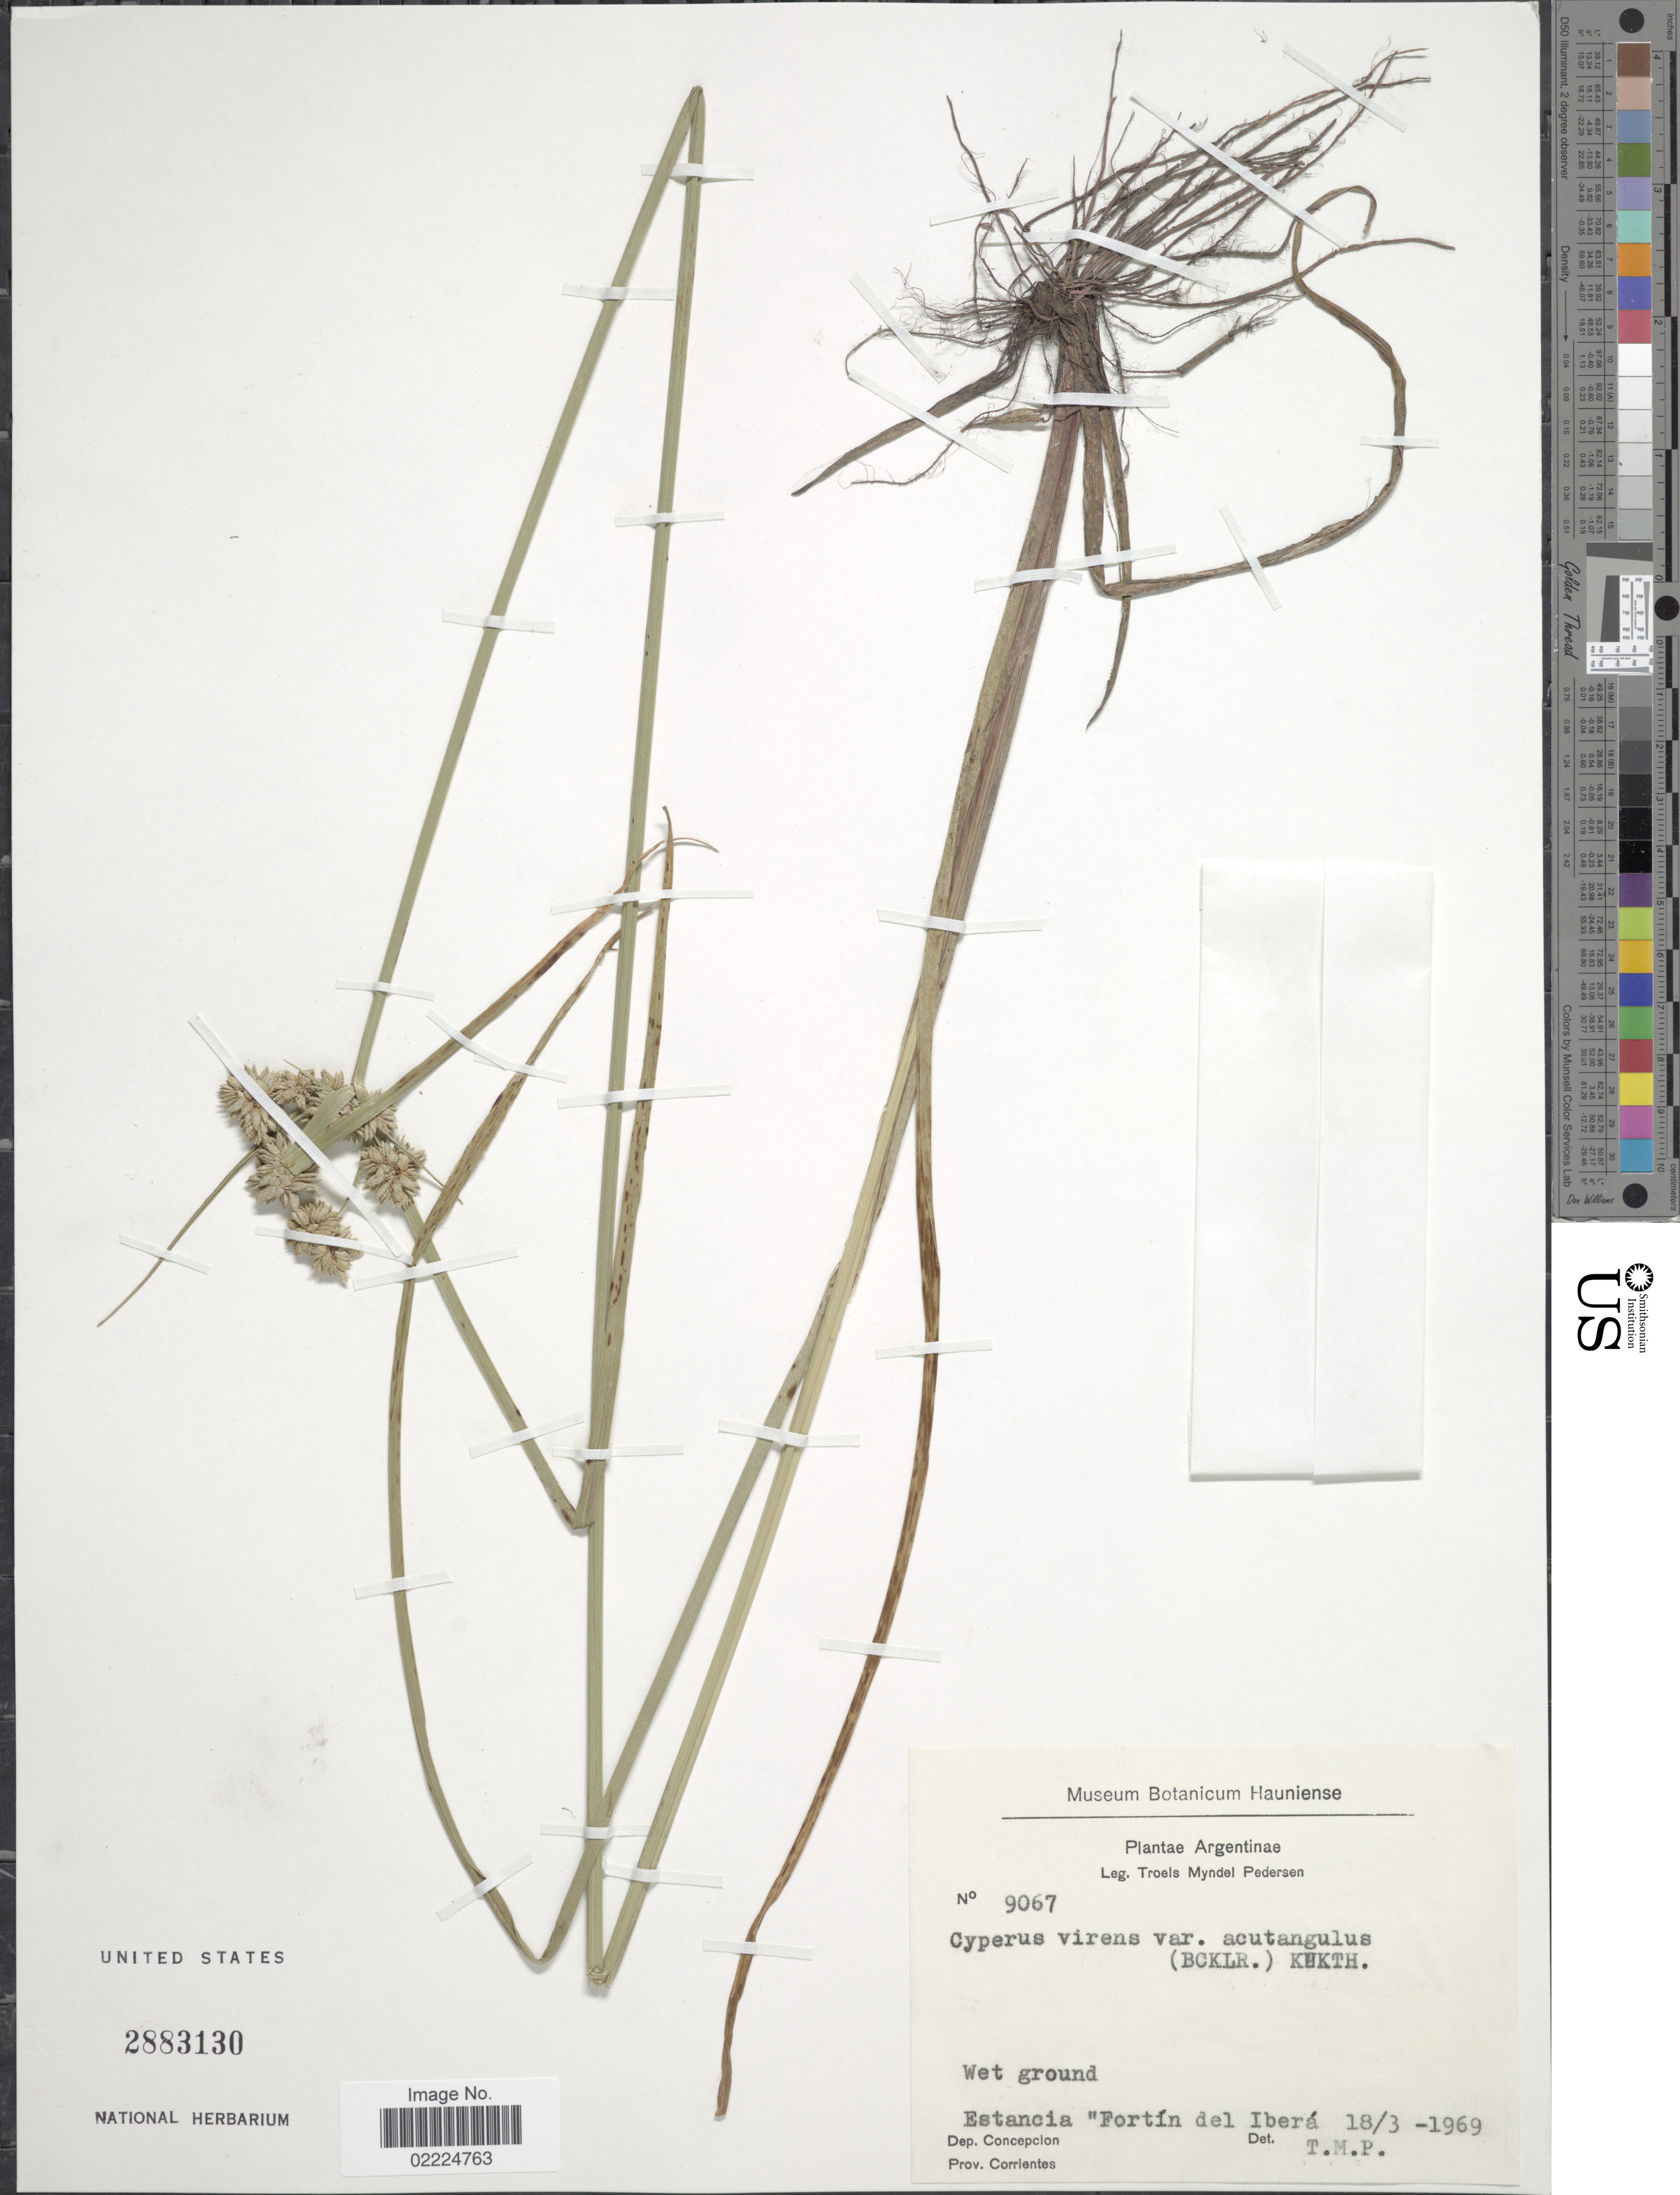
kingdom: Plantae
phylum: Tracheophyta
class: Liliopsida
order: Poales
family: Cyperaceae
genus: Cyperus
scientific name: Cyperus virens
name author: Michx.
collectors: T. Pederson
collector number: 9067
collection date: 1969-03-18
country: Paraguay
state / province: Concepcion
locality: Estancia Fortin del Iberá, Dep. Concepcion, Prov. Corrietes.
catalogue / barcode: US 2883130